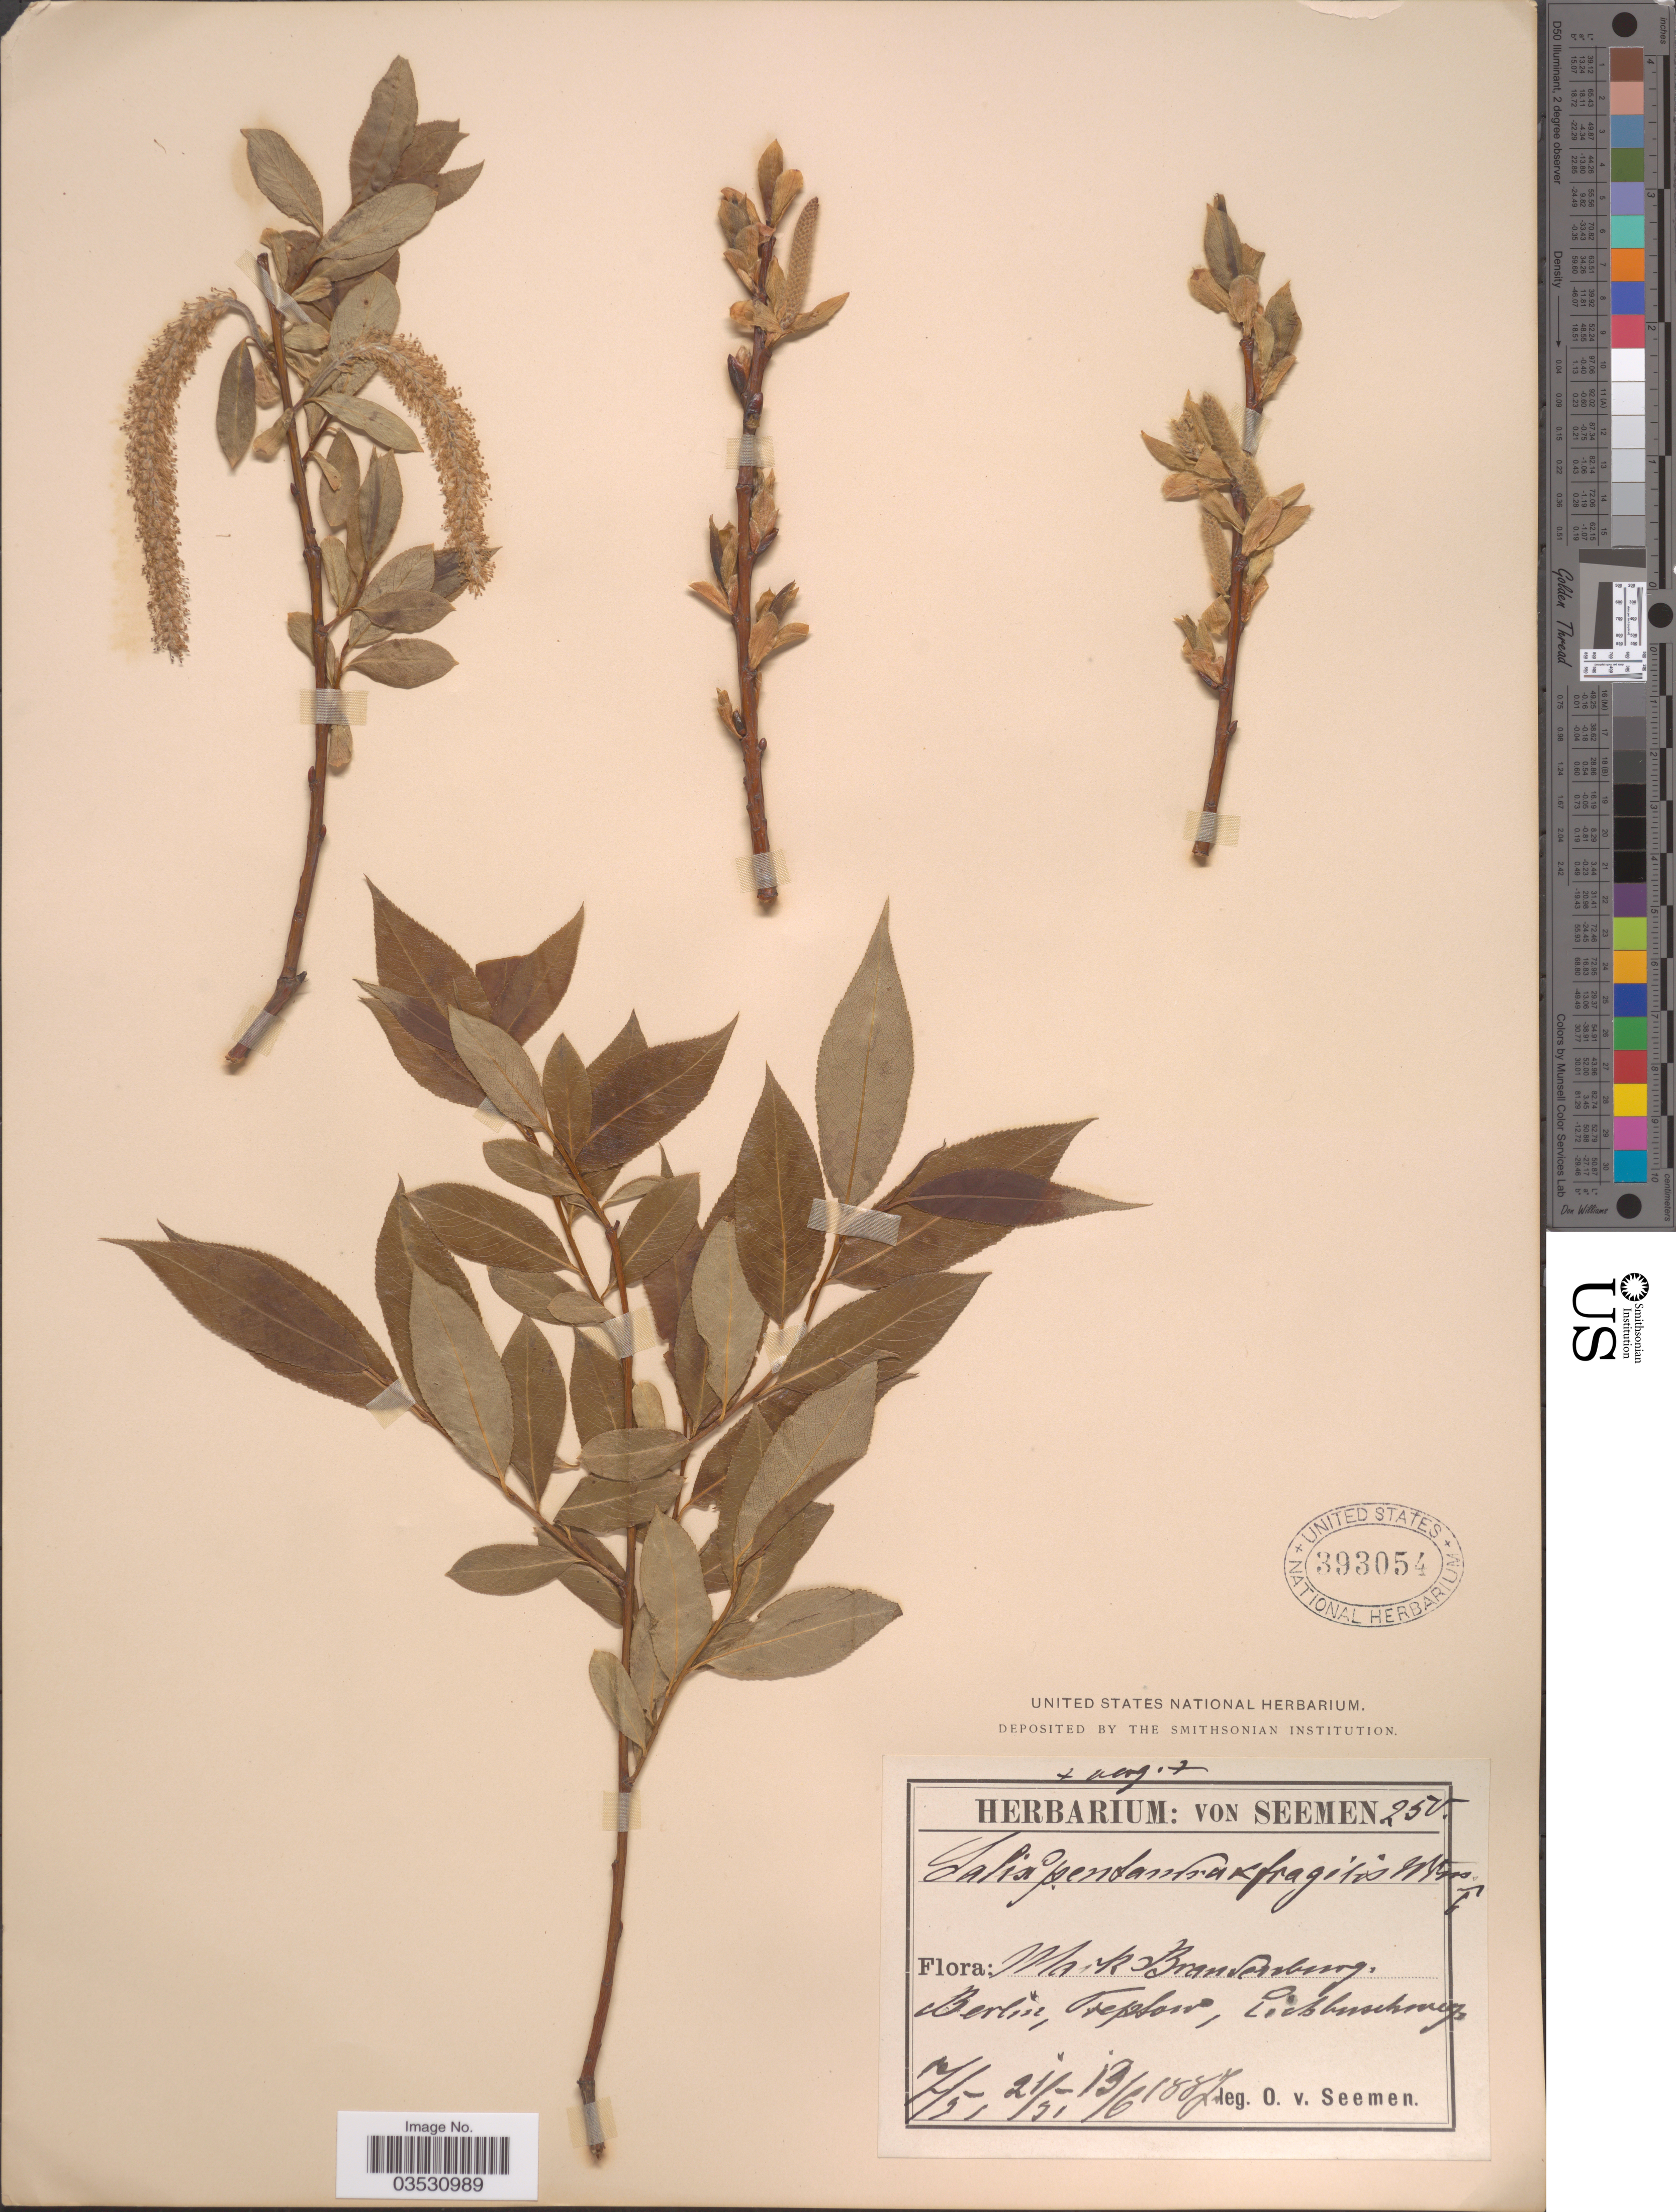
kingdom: Plantae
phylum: Tracheophyta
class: Magnoliopsida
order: Malpighiales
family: Salicaceae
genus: Salix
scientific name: Salix pentandra x S. fragilis L.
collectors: K. O. von Seemen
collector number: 250*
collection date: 1887-05-07/1887-06-13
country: Germany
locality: Mark Brandenburg, Berlin, Treptow, Eichbuschweg.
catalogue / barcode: US 393054